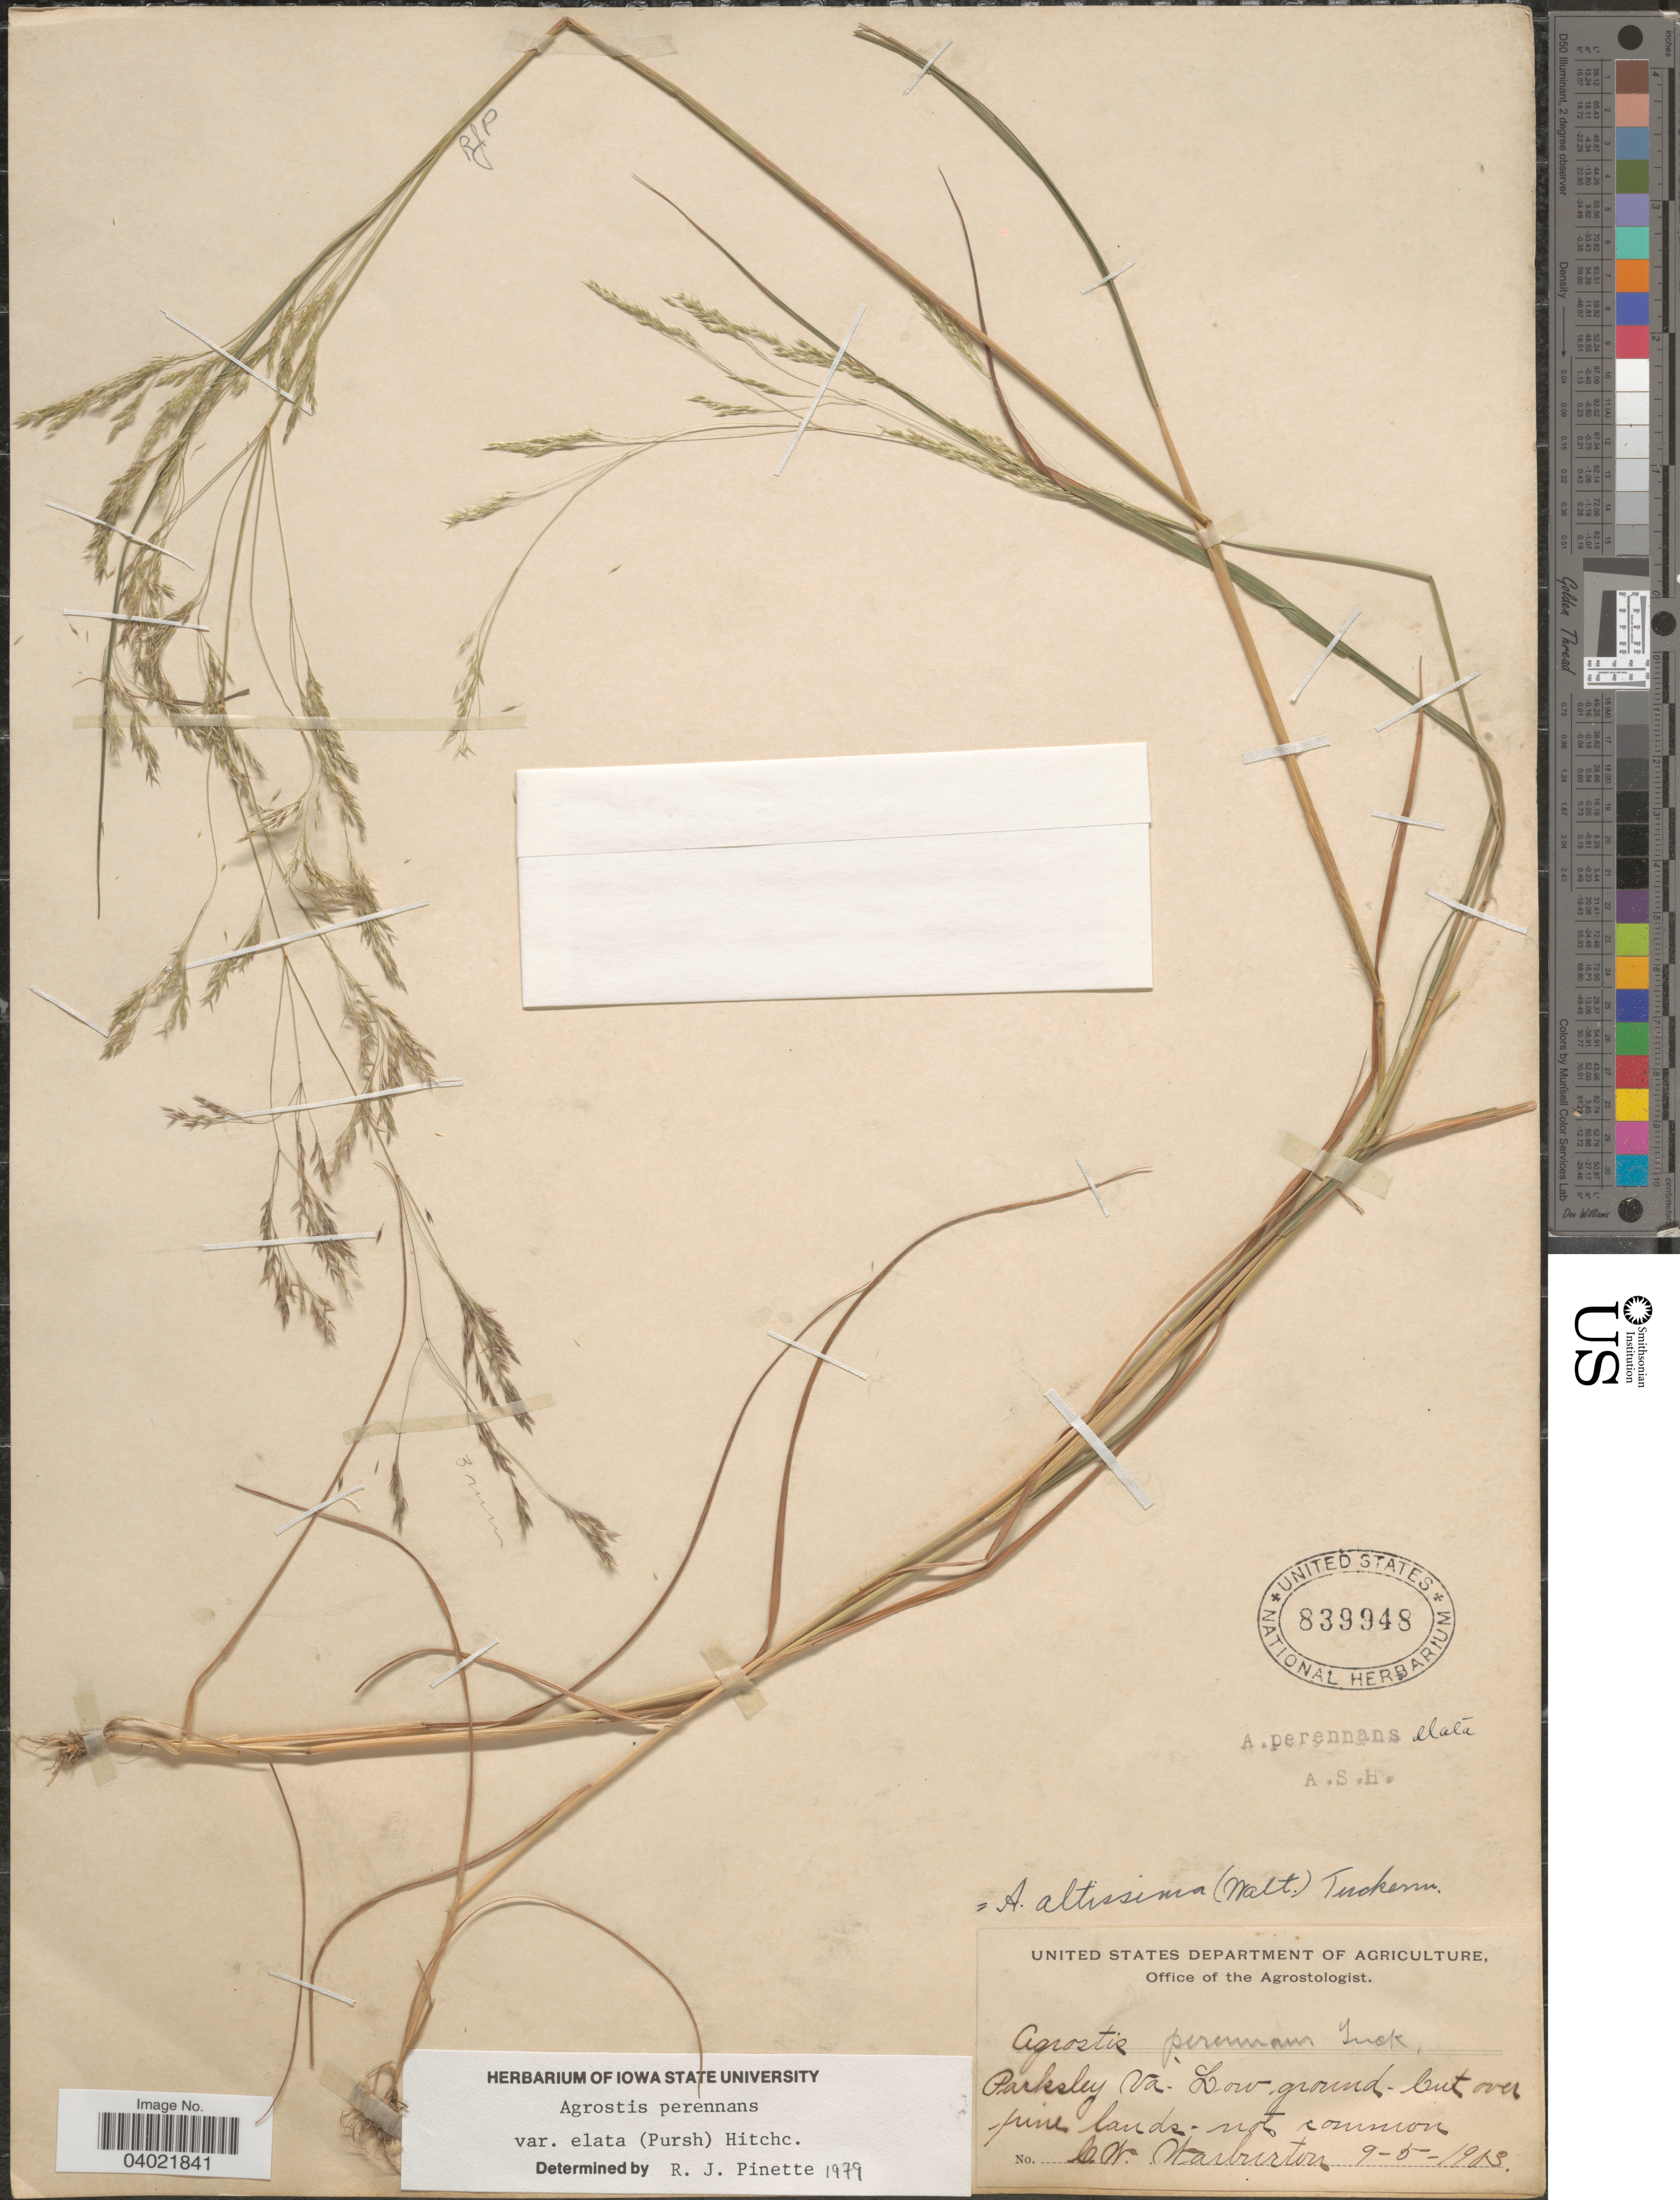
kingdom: Plantae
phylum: Tracheophyta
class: Liliopsida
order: Poales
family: Poaceae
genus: Agrostis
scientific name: Agrostis perennans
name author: (Walter) Tuck.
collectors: C. Warburton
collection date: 1903-09-05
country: United States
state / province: Virginia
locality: Parksley.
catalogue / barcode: US 839948